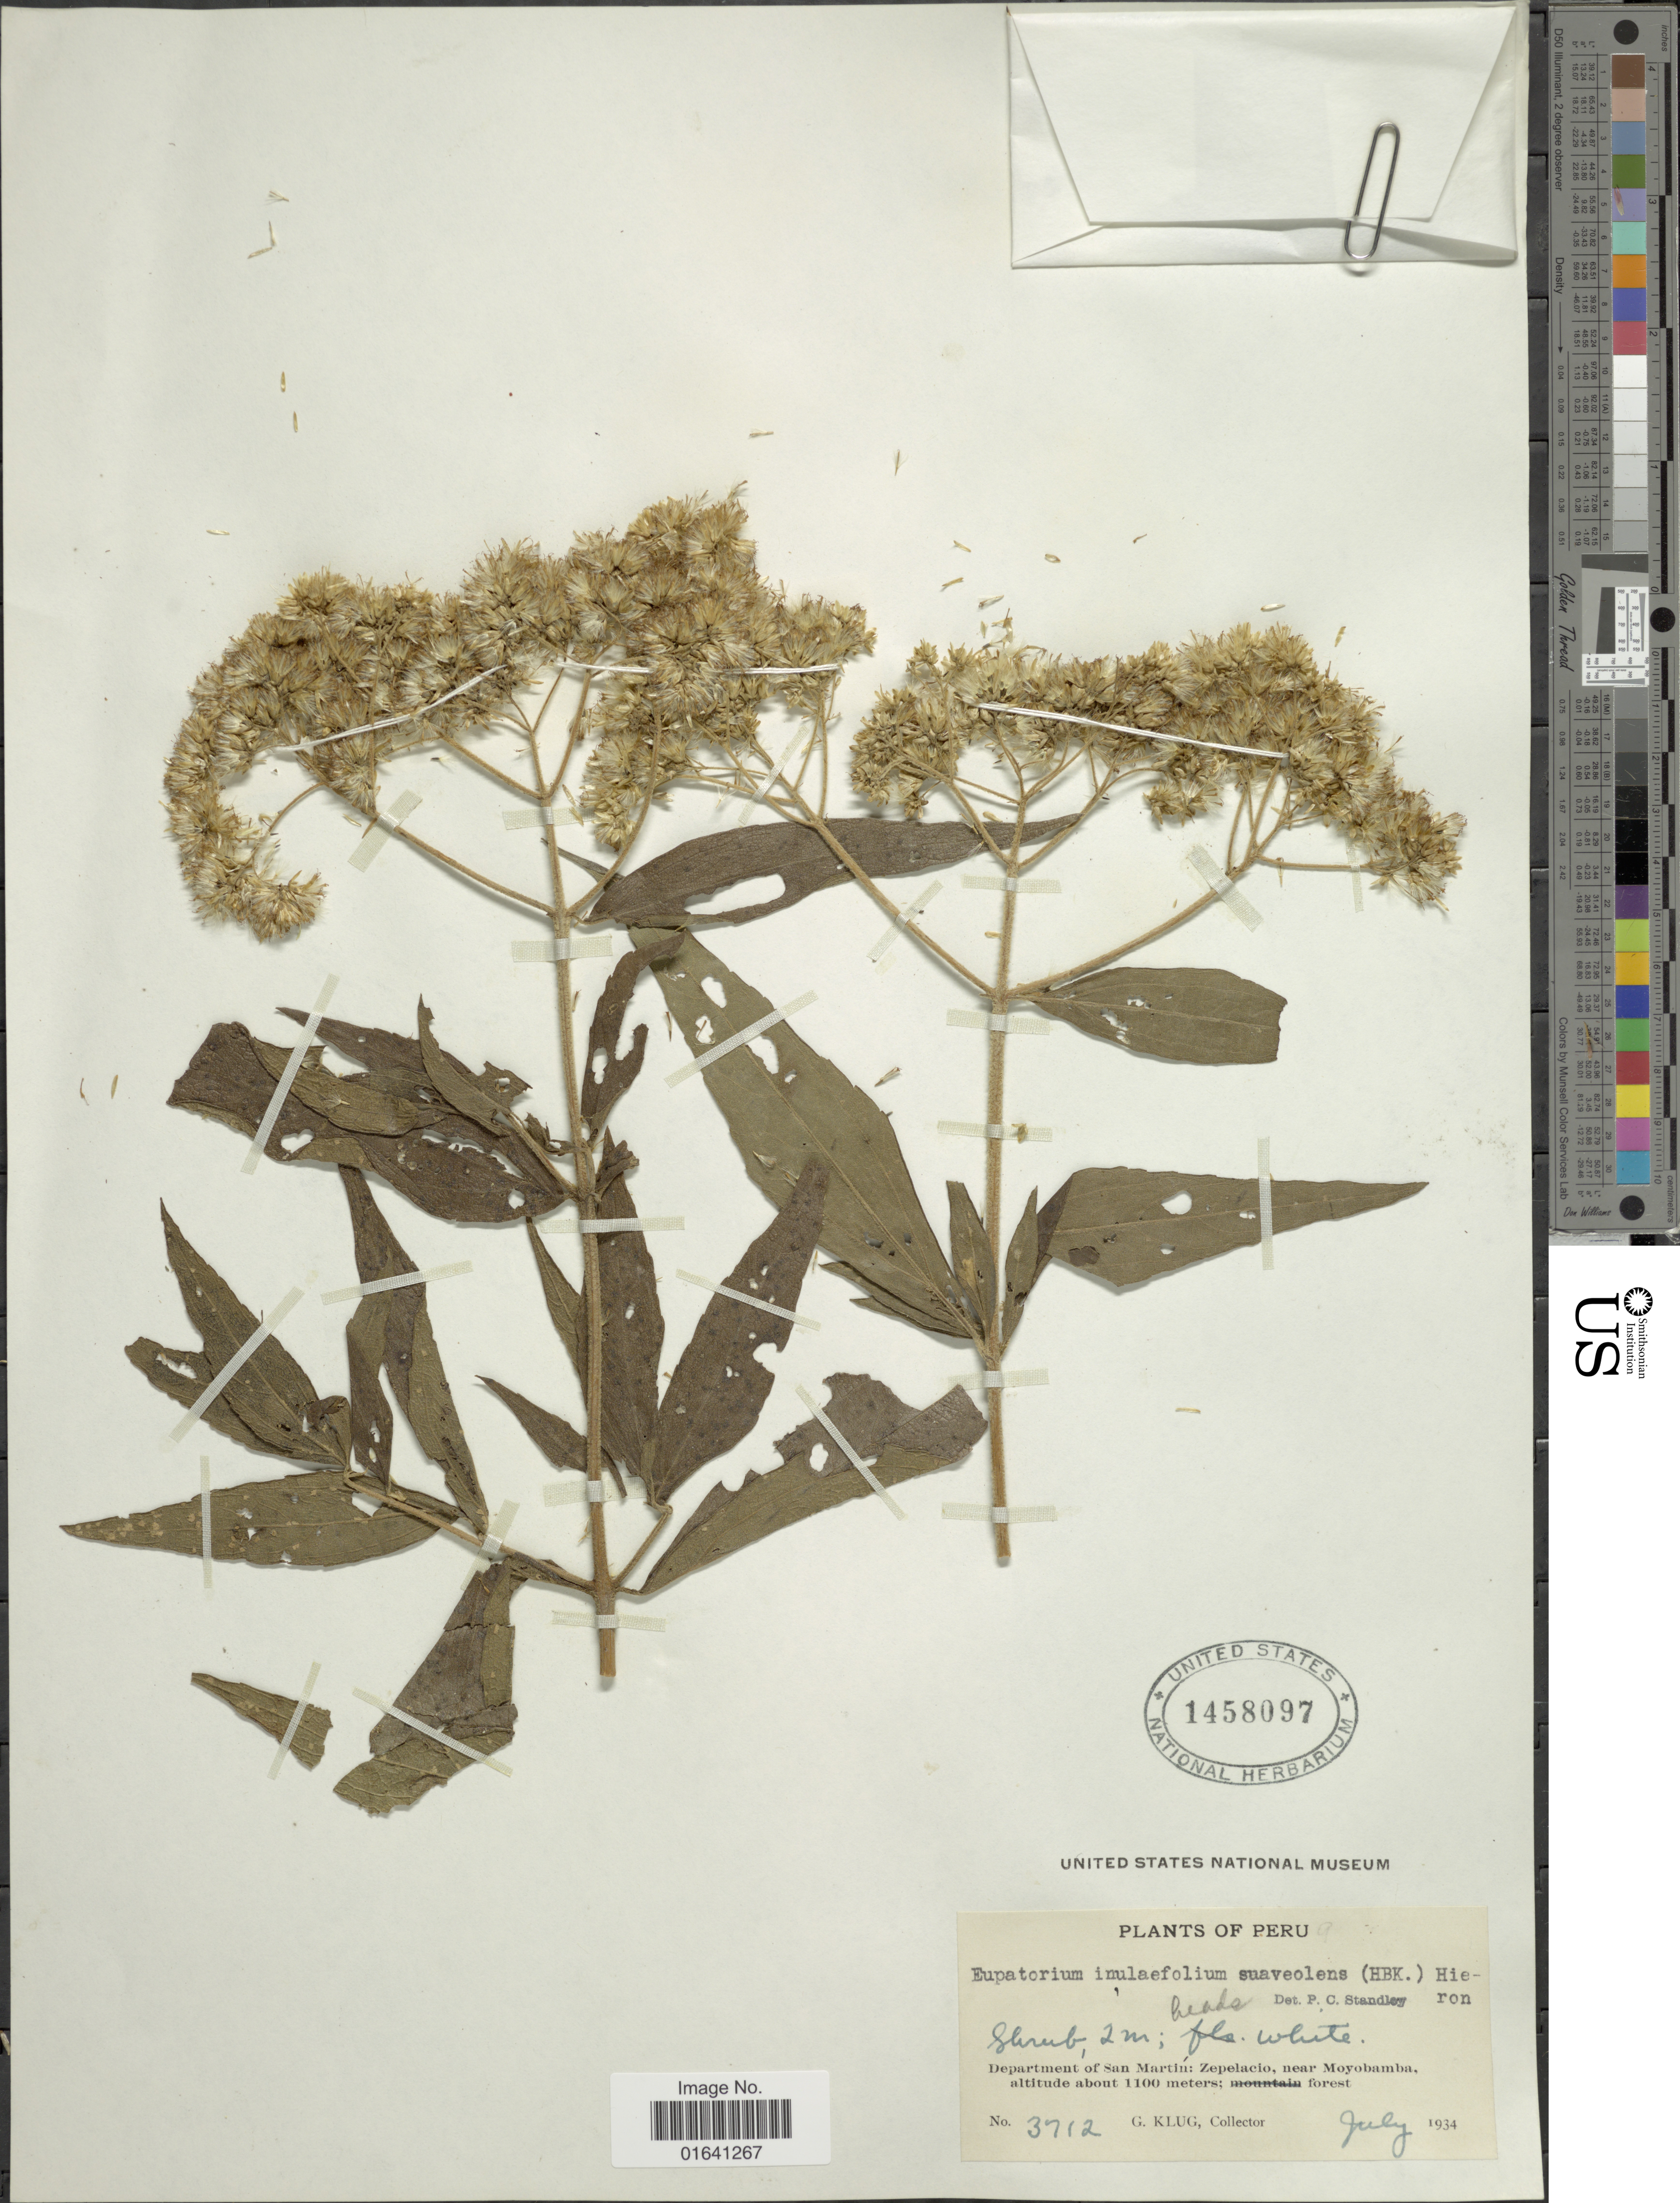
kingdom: Plantae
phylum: Tracheophyta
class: Magnoliopsida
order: Asterales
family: Asteraceae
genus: Austroeupatorium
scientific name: Austroeupatorium inulaefolium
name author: (Kunth) R.M. King & H. Rob.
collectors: G. Klug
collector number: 3712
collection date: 1934-07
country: Peru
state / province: San Martín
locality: Department of San Martín: Zepelacio, near Moyobamba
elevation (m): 1100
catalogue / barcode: US 1458097